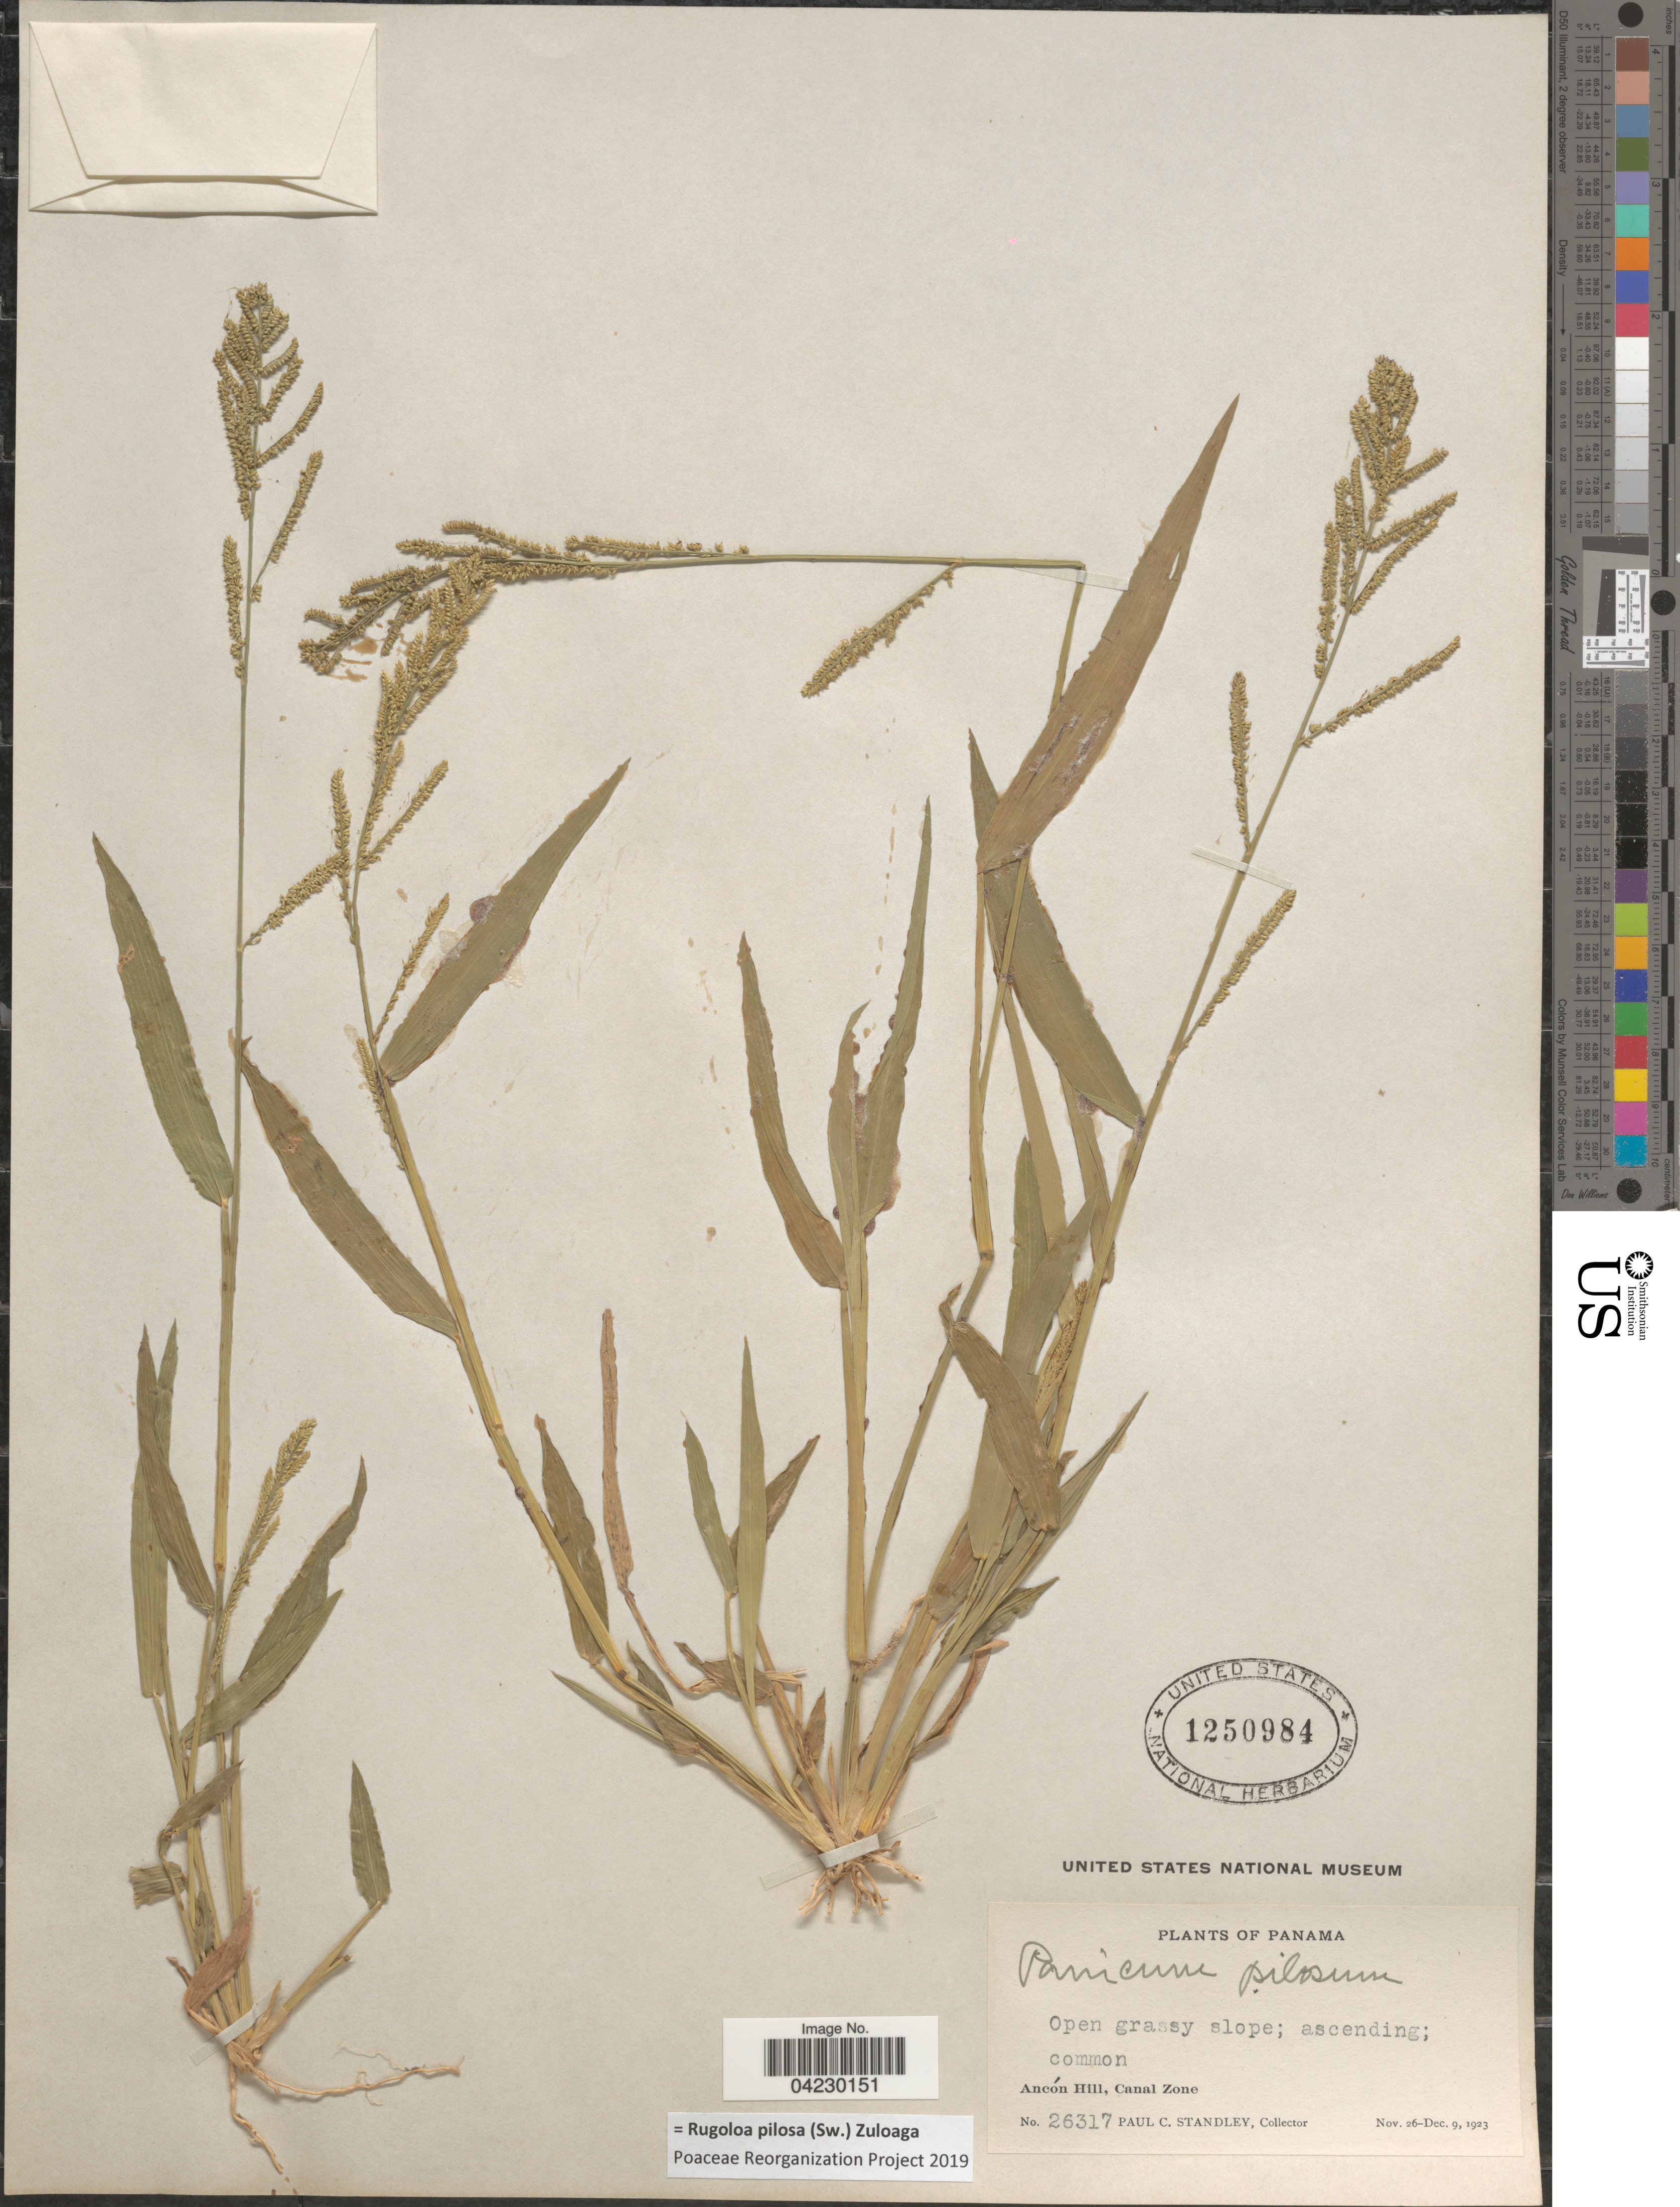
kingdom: Plantae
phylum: Tracheophyta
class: Liliopsida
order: Poales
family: Poaceae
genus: Rugoloa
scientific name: Rugoloa pilosa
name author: (Sw.) Zuloaga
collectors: P. C. Standley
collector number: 26317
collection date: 1923-11-26/1923-12-09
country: Panama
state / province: Colón / Panamá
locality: Open grassy slope. Ancón Hill, Canal Zone.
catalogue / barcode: US 1250984